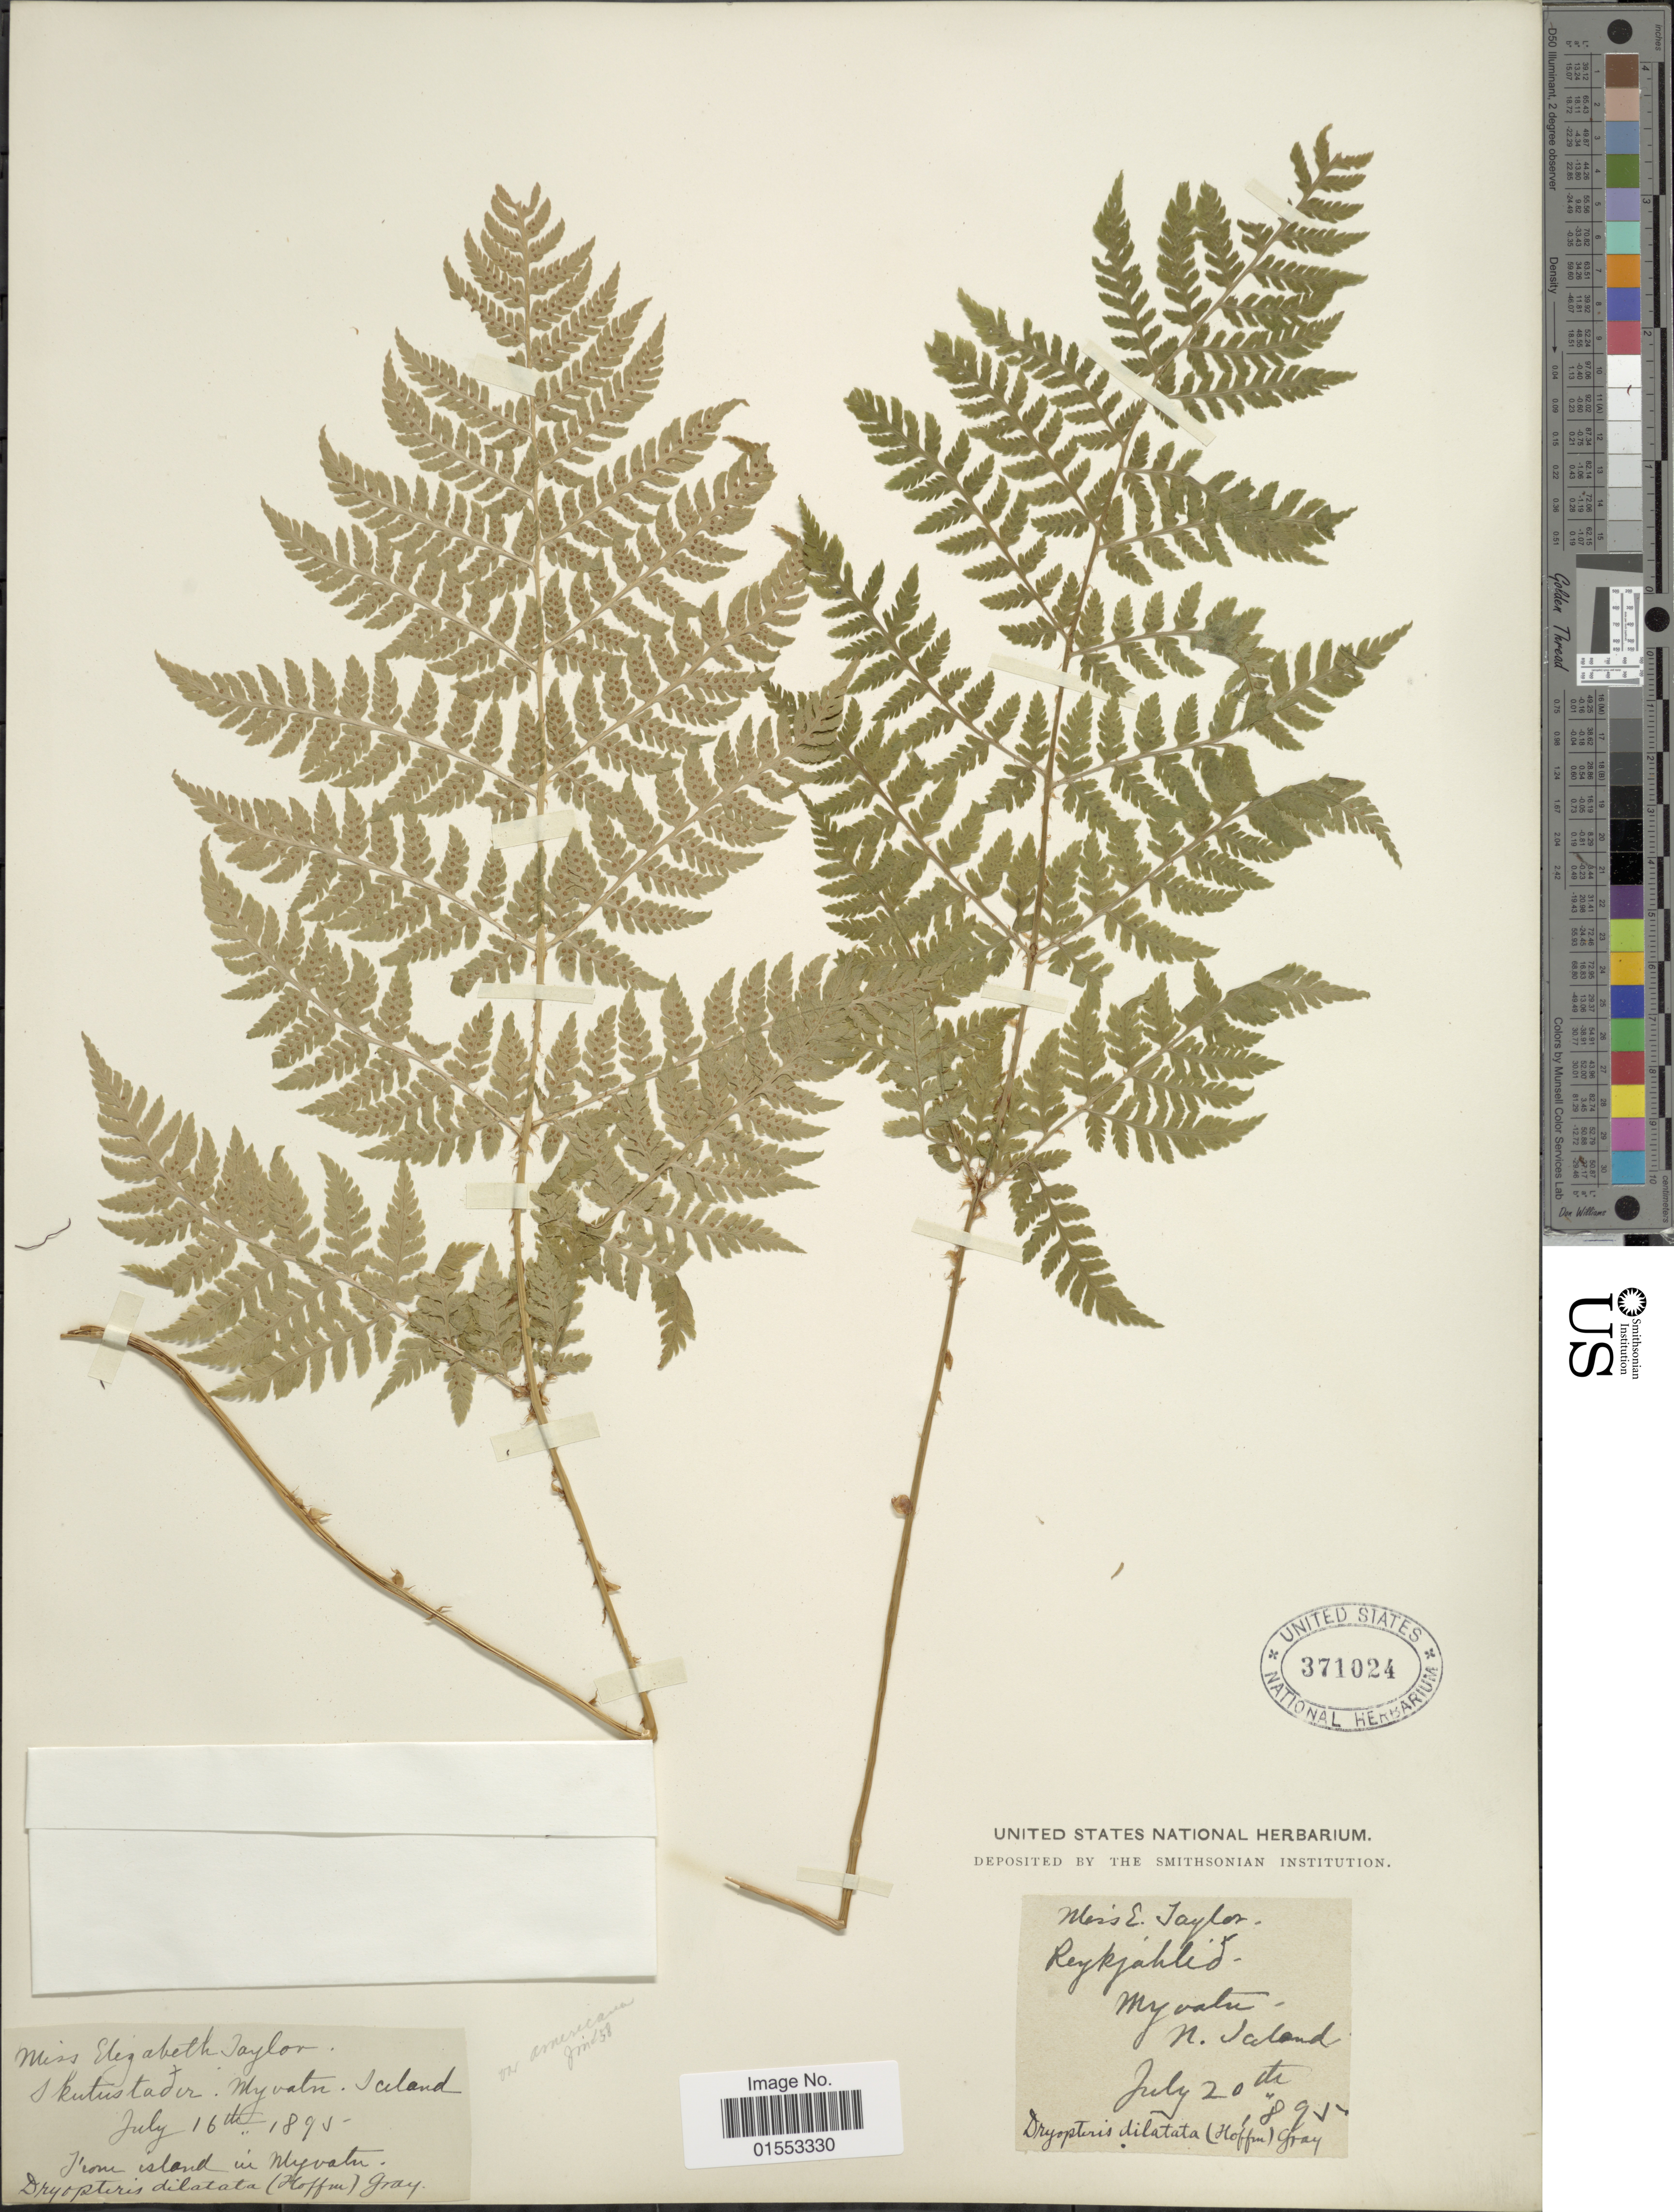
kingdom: Plantae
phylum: Tracheophyta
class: Polypodiopsida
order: Polypodiales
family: Dryopteridaceae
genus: Dryopteris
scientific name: Dryopteris expansa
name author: (C. Presl) Fraser-Jenk. & Jermy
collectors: E. L. Taylor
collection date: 1895-07-16/1895-07-20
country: Iceland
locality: Skútustaðir, Myvatn, Iceland, Reykjahlíð.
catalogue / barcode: US 371024